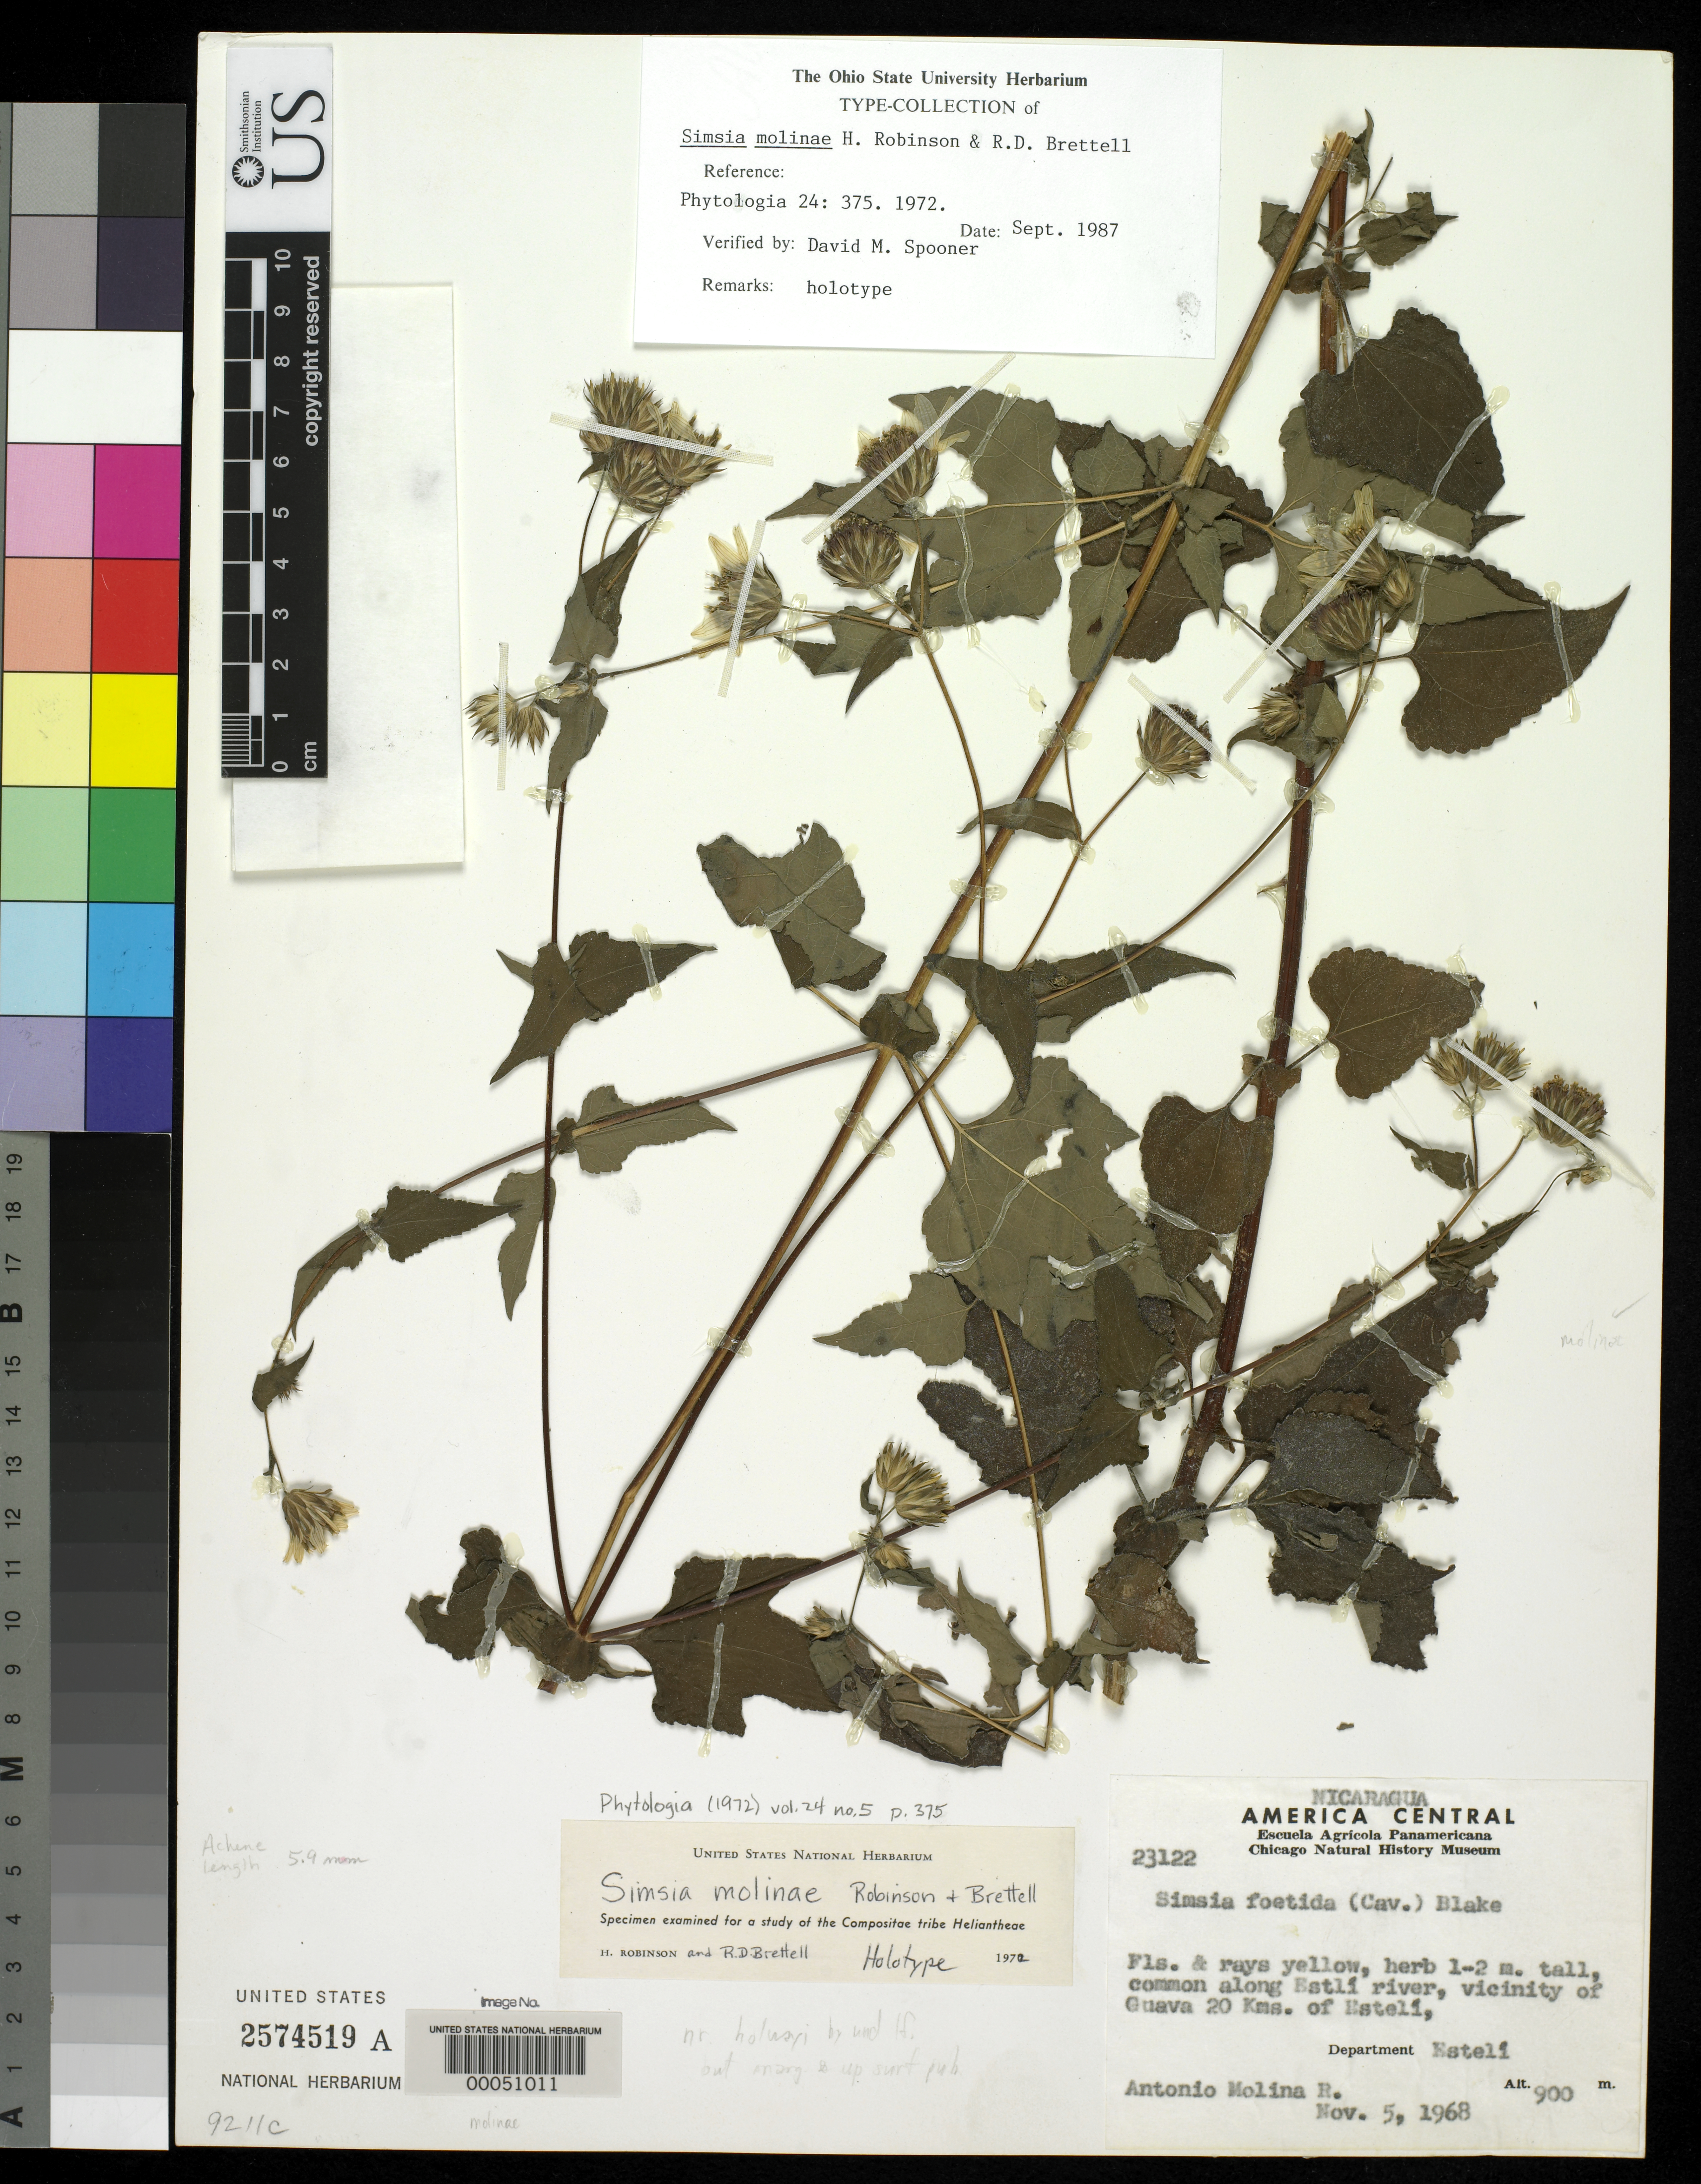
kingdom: Plantae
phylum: Tracheophyta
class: Magnoliopsida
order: Asterales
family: Asteraceae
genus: Simsia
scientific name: Simsia molinae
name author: H. Rob. & Brettell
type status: Holotype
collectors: A. Molina R.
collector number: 23122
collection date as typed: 05 Nov 1968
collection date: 1968-11-05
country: Nicaragua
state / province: Estelí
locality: Esteli, Guava.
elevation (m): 900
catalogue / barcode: US 2574519A